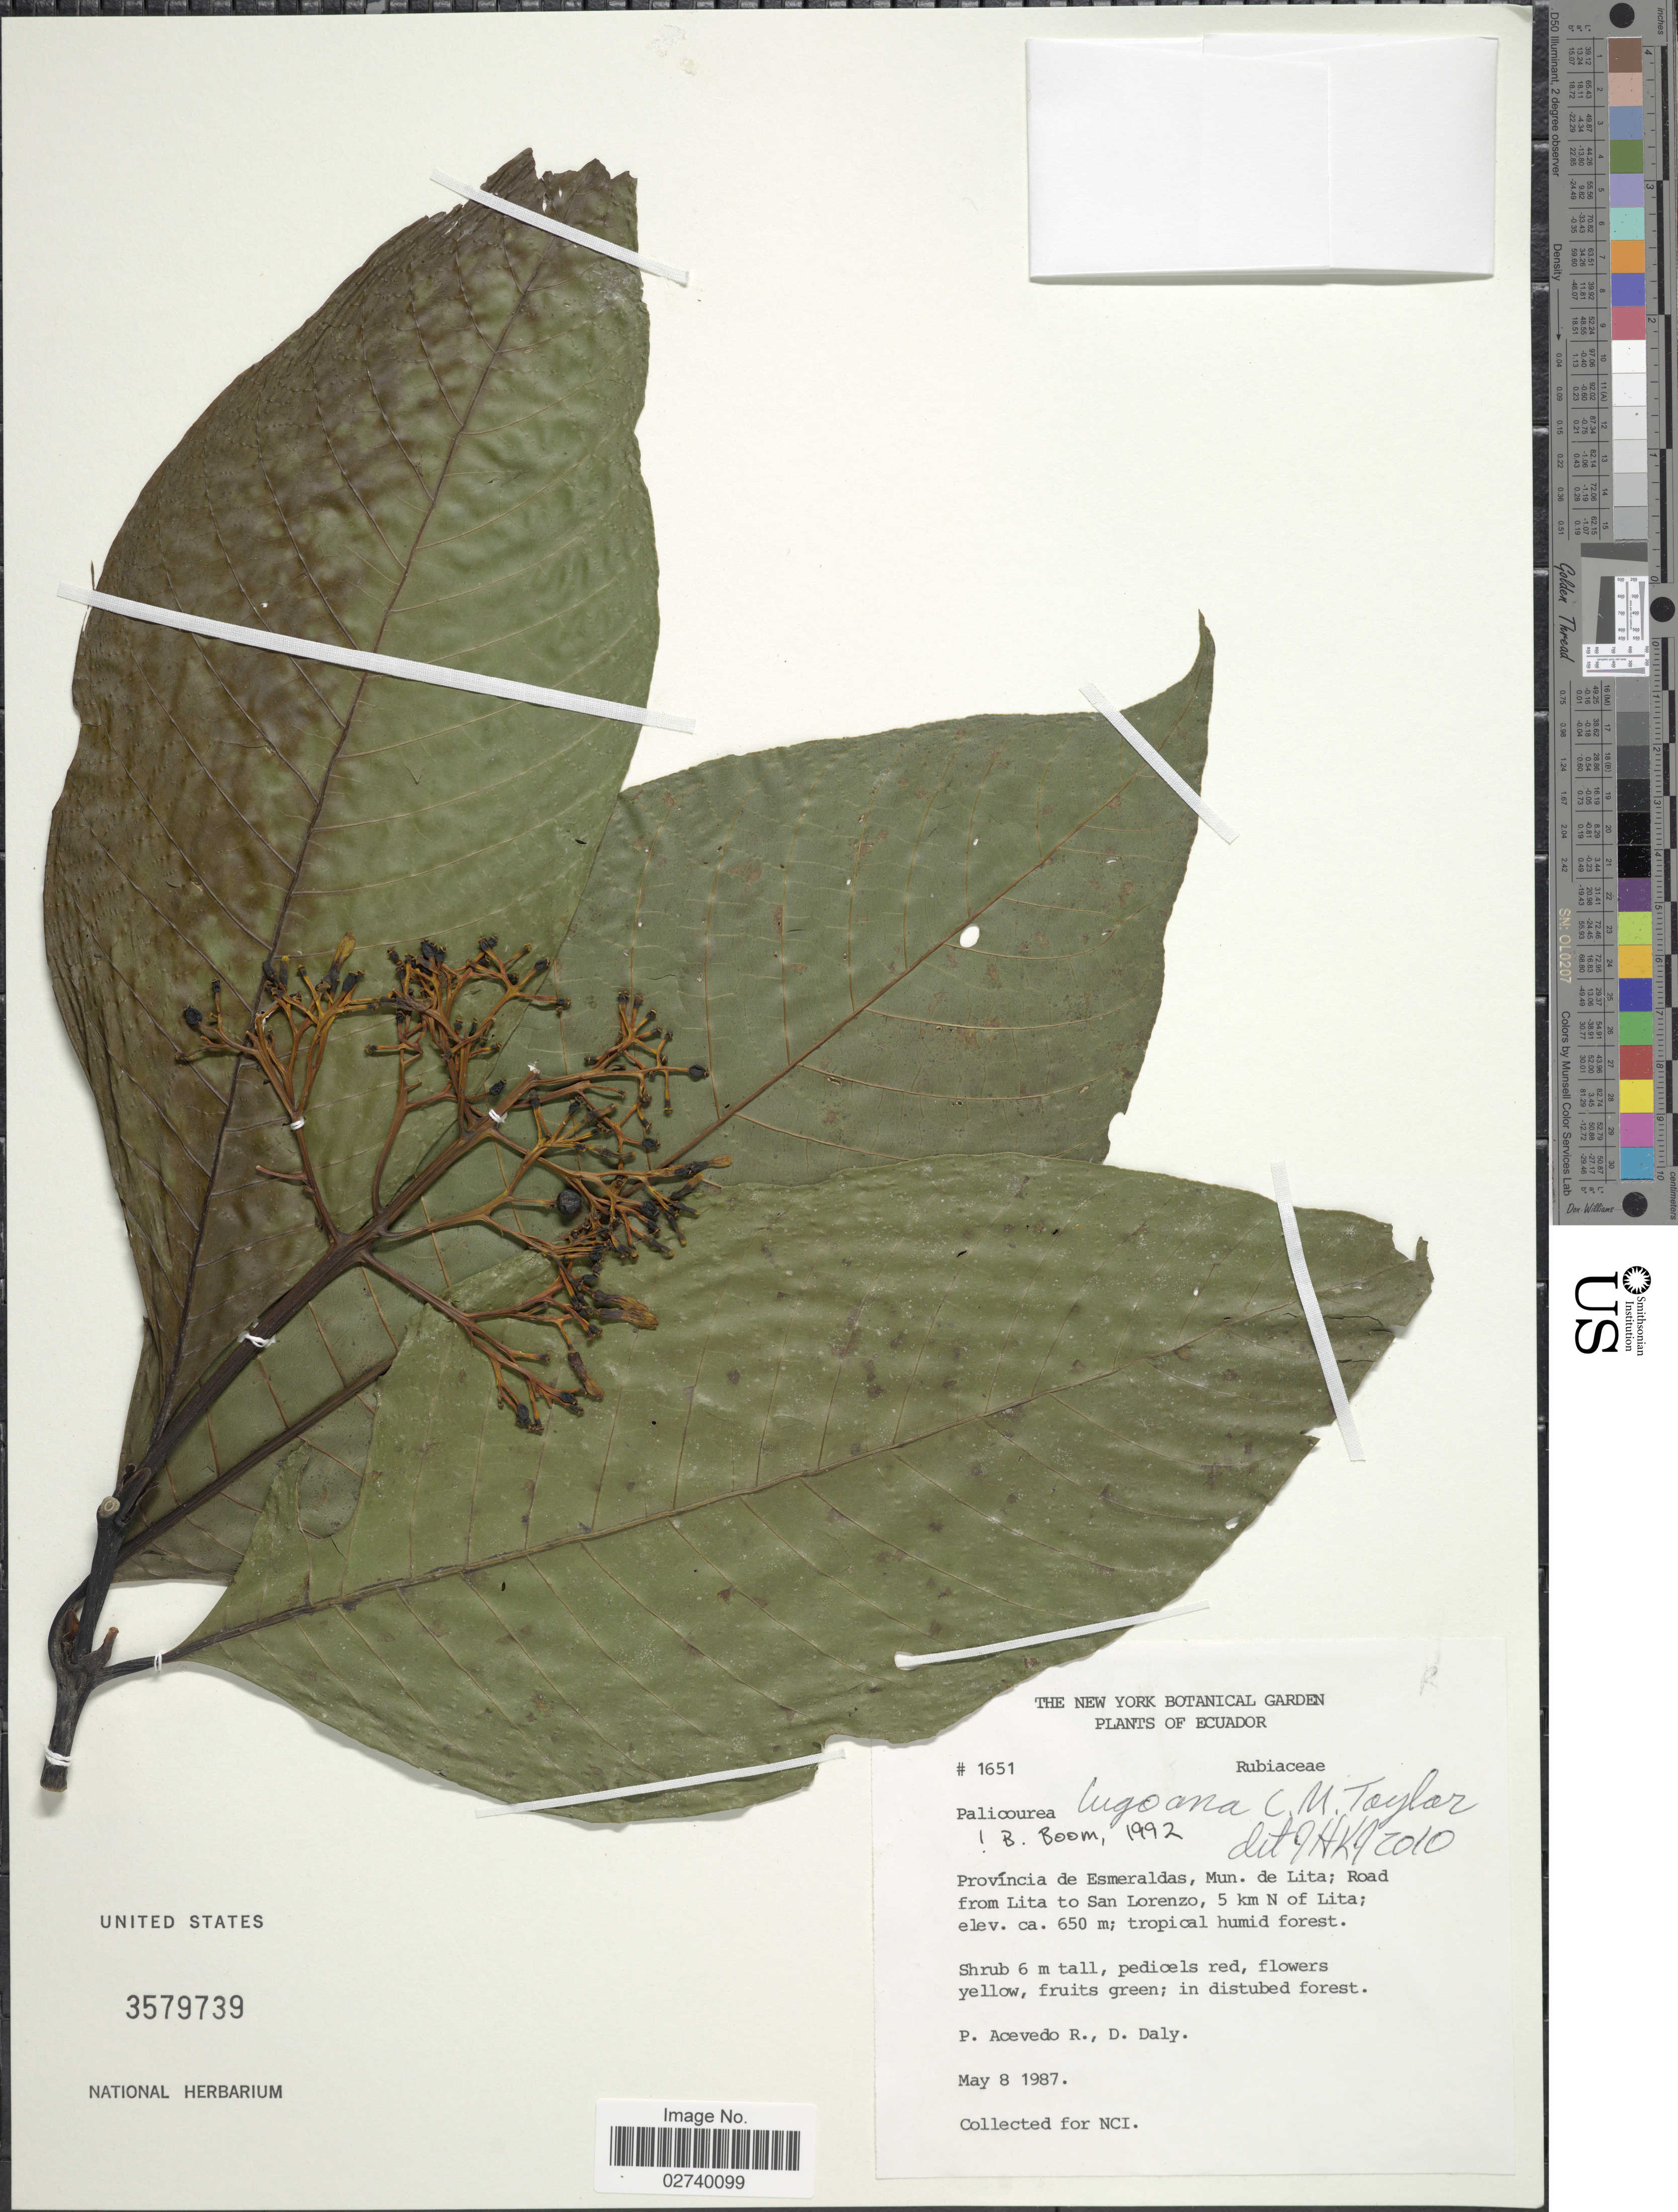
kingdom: Plantae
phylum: Tracheophyta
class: Magnoliopsida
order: Gentianales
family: Rubiaceae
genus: Palicourea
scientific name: Palicourea lugoana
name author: C.M. Taylor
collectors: P. Acevedo-Rodr. & D. C. Daly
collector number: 1651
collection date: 1987-05-08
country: Ecuador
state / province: Esmeraldas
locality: Mun. de Lita; road from Lita to San Lorenzo, 5 km N of Lita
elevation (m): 650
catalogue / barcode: US 3579739